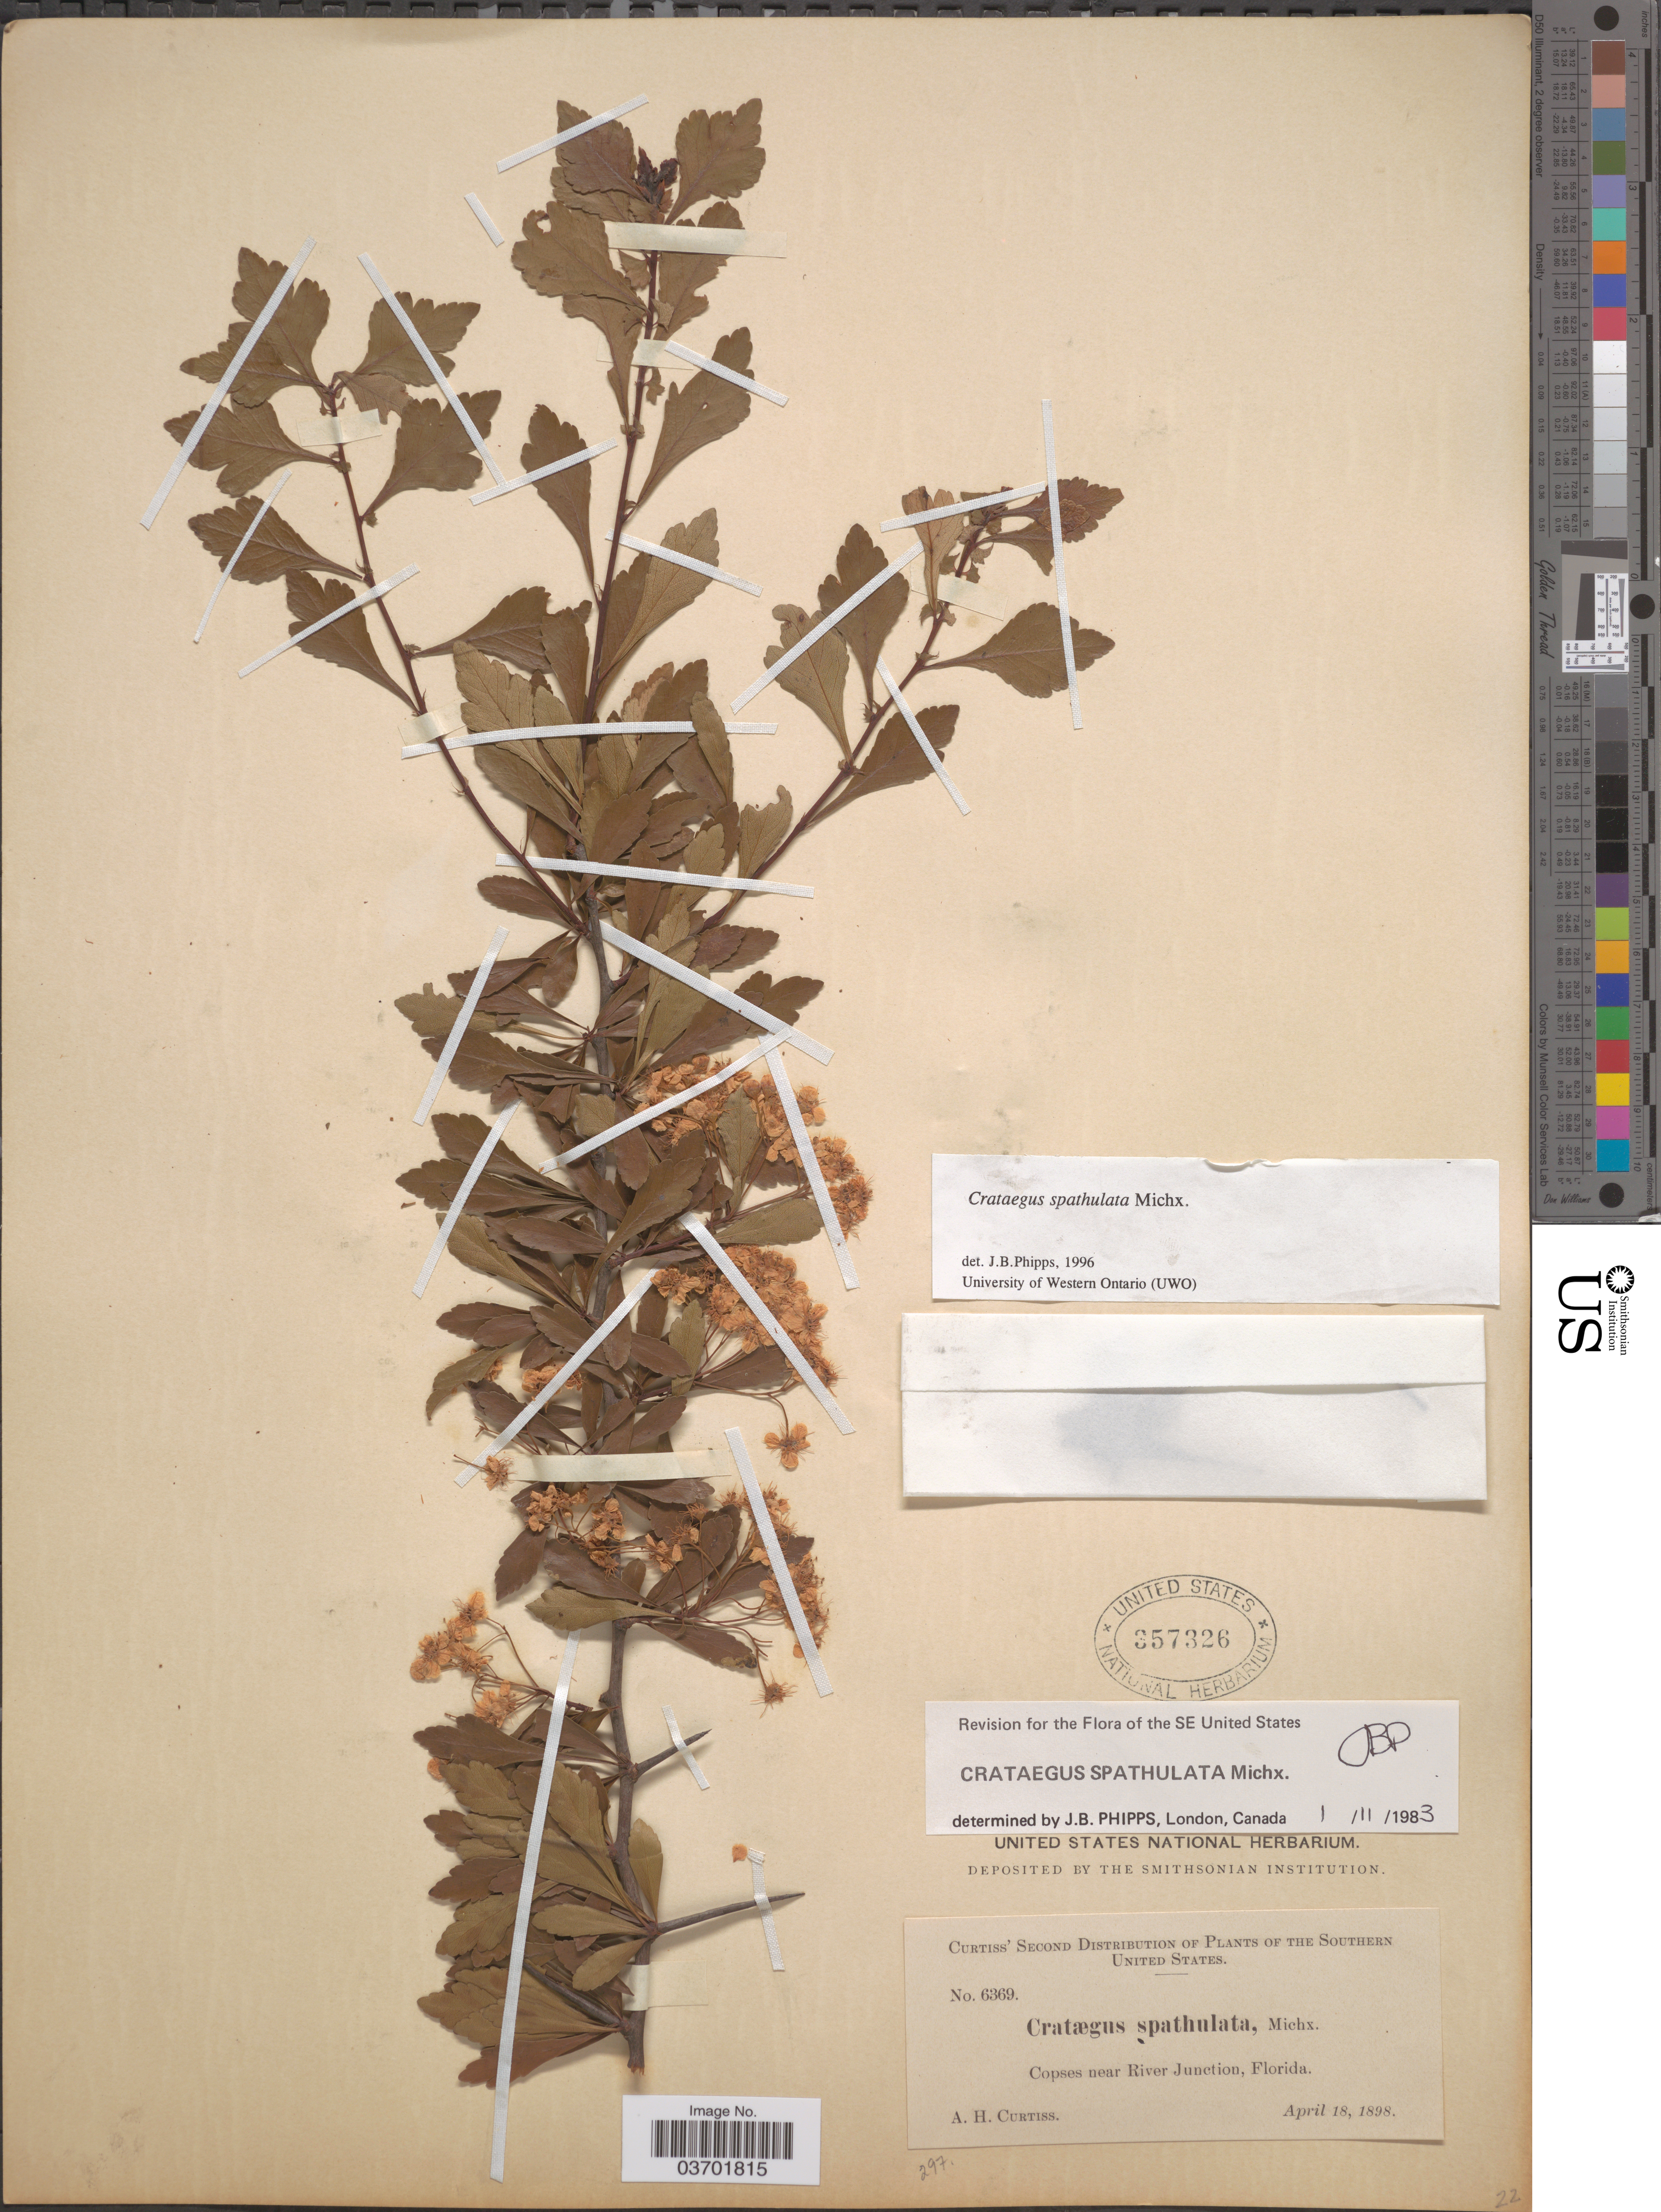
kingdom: Plantae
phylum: Tracheophyta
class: Magnoliopsida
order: Rosales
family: Rosaceae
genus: Crataegus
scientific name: Crataegus spathulata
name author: Michx.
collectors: A. H. Curtiss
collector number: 6369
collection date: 1898-04-18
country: United States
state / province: Florida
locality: Southern United States. Near River Junction.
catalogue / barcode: US 357326